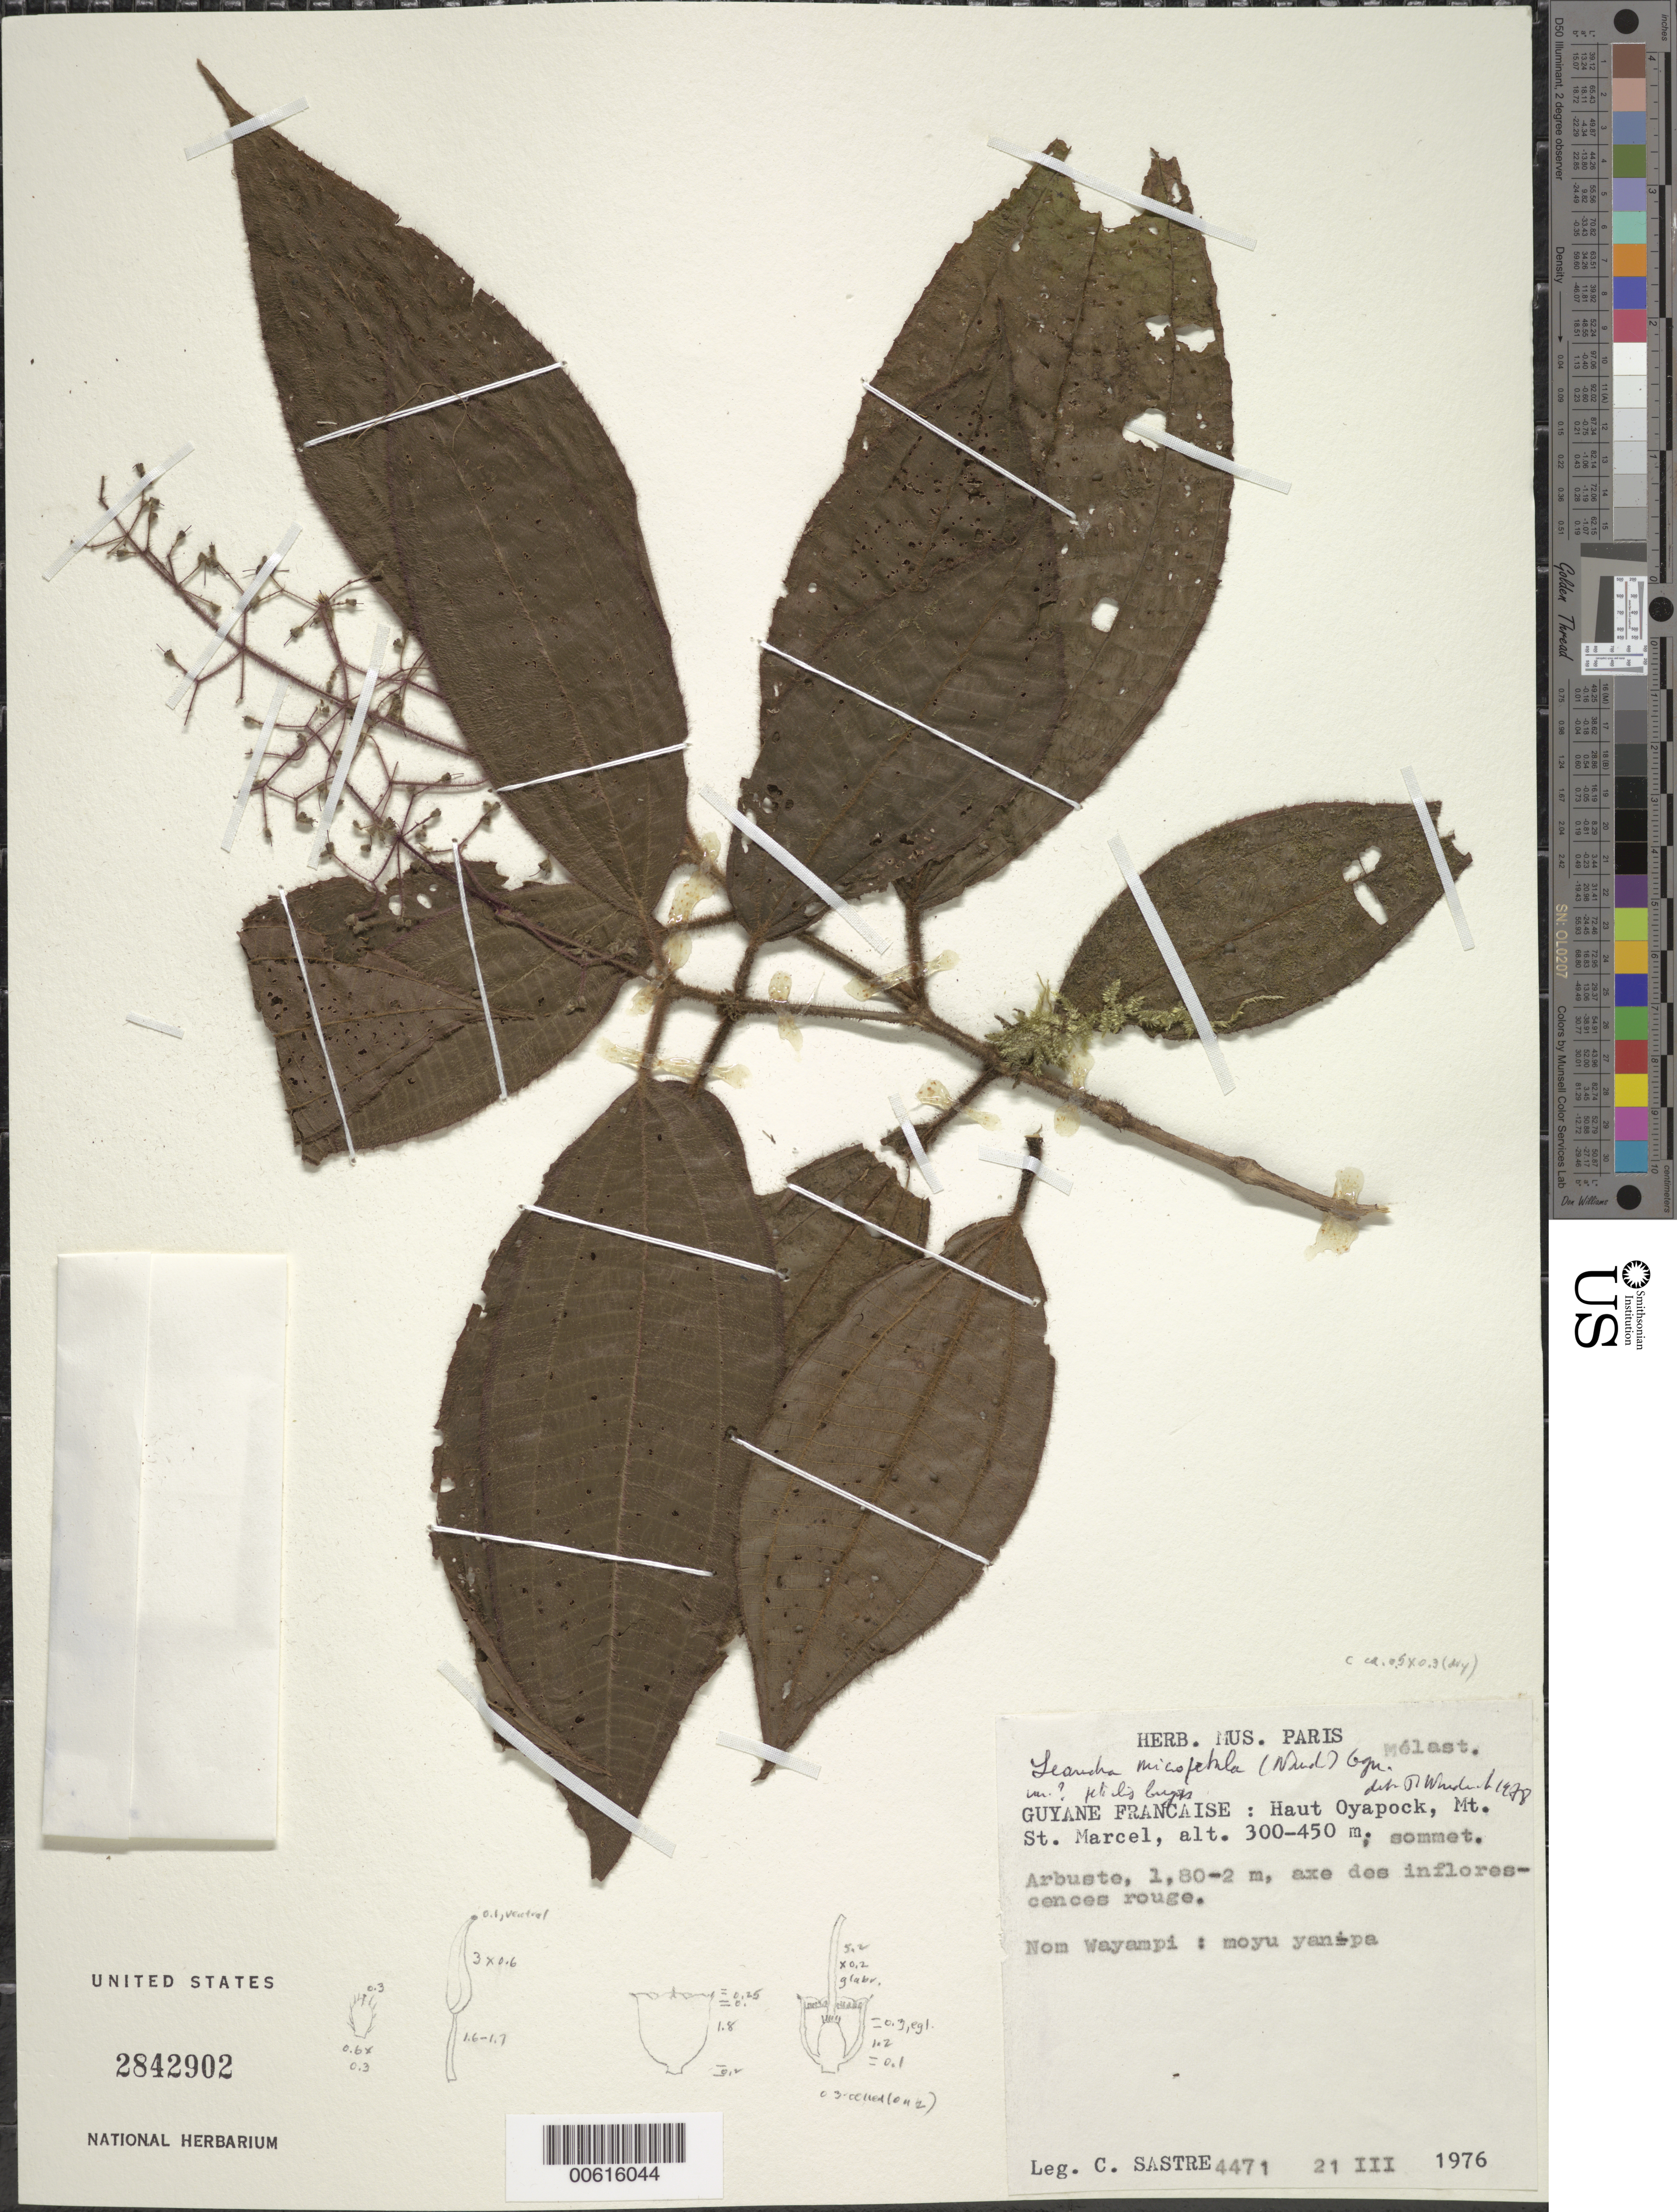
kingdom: Plantae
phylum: Tracheophyta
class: Magnoliopsida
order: Myrtales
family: Melastomataceae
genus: Leandra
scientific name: Leandra micropetala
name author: (Naudin) Cogn.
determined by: Wurdack, John J., (US), US (UNITED STATES)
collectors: C. H. L. Sastre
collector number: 4471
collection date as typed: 21-Mar-76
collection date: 1976-03-21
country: French Guiana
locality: Haut Oyapock, Mt. St. Marcel, Bassin de l'Yaloupi, sommet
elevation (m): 300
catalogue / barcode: US 2842902